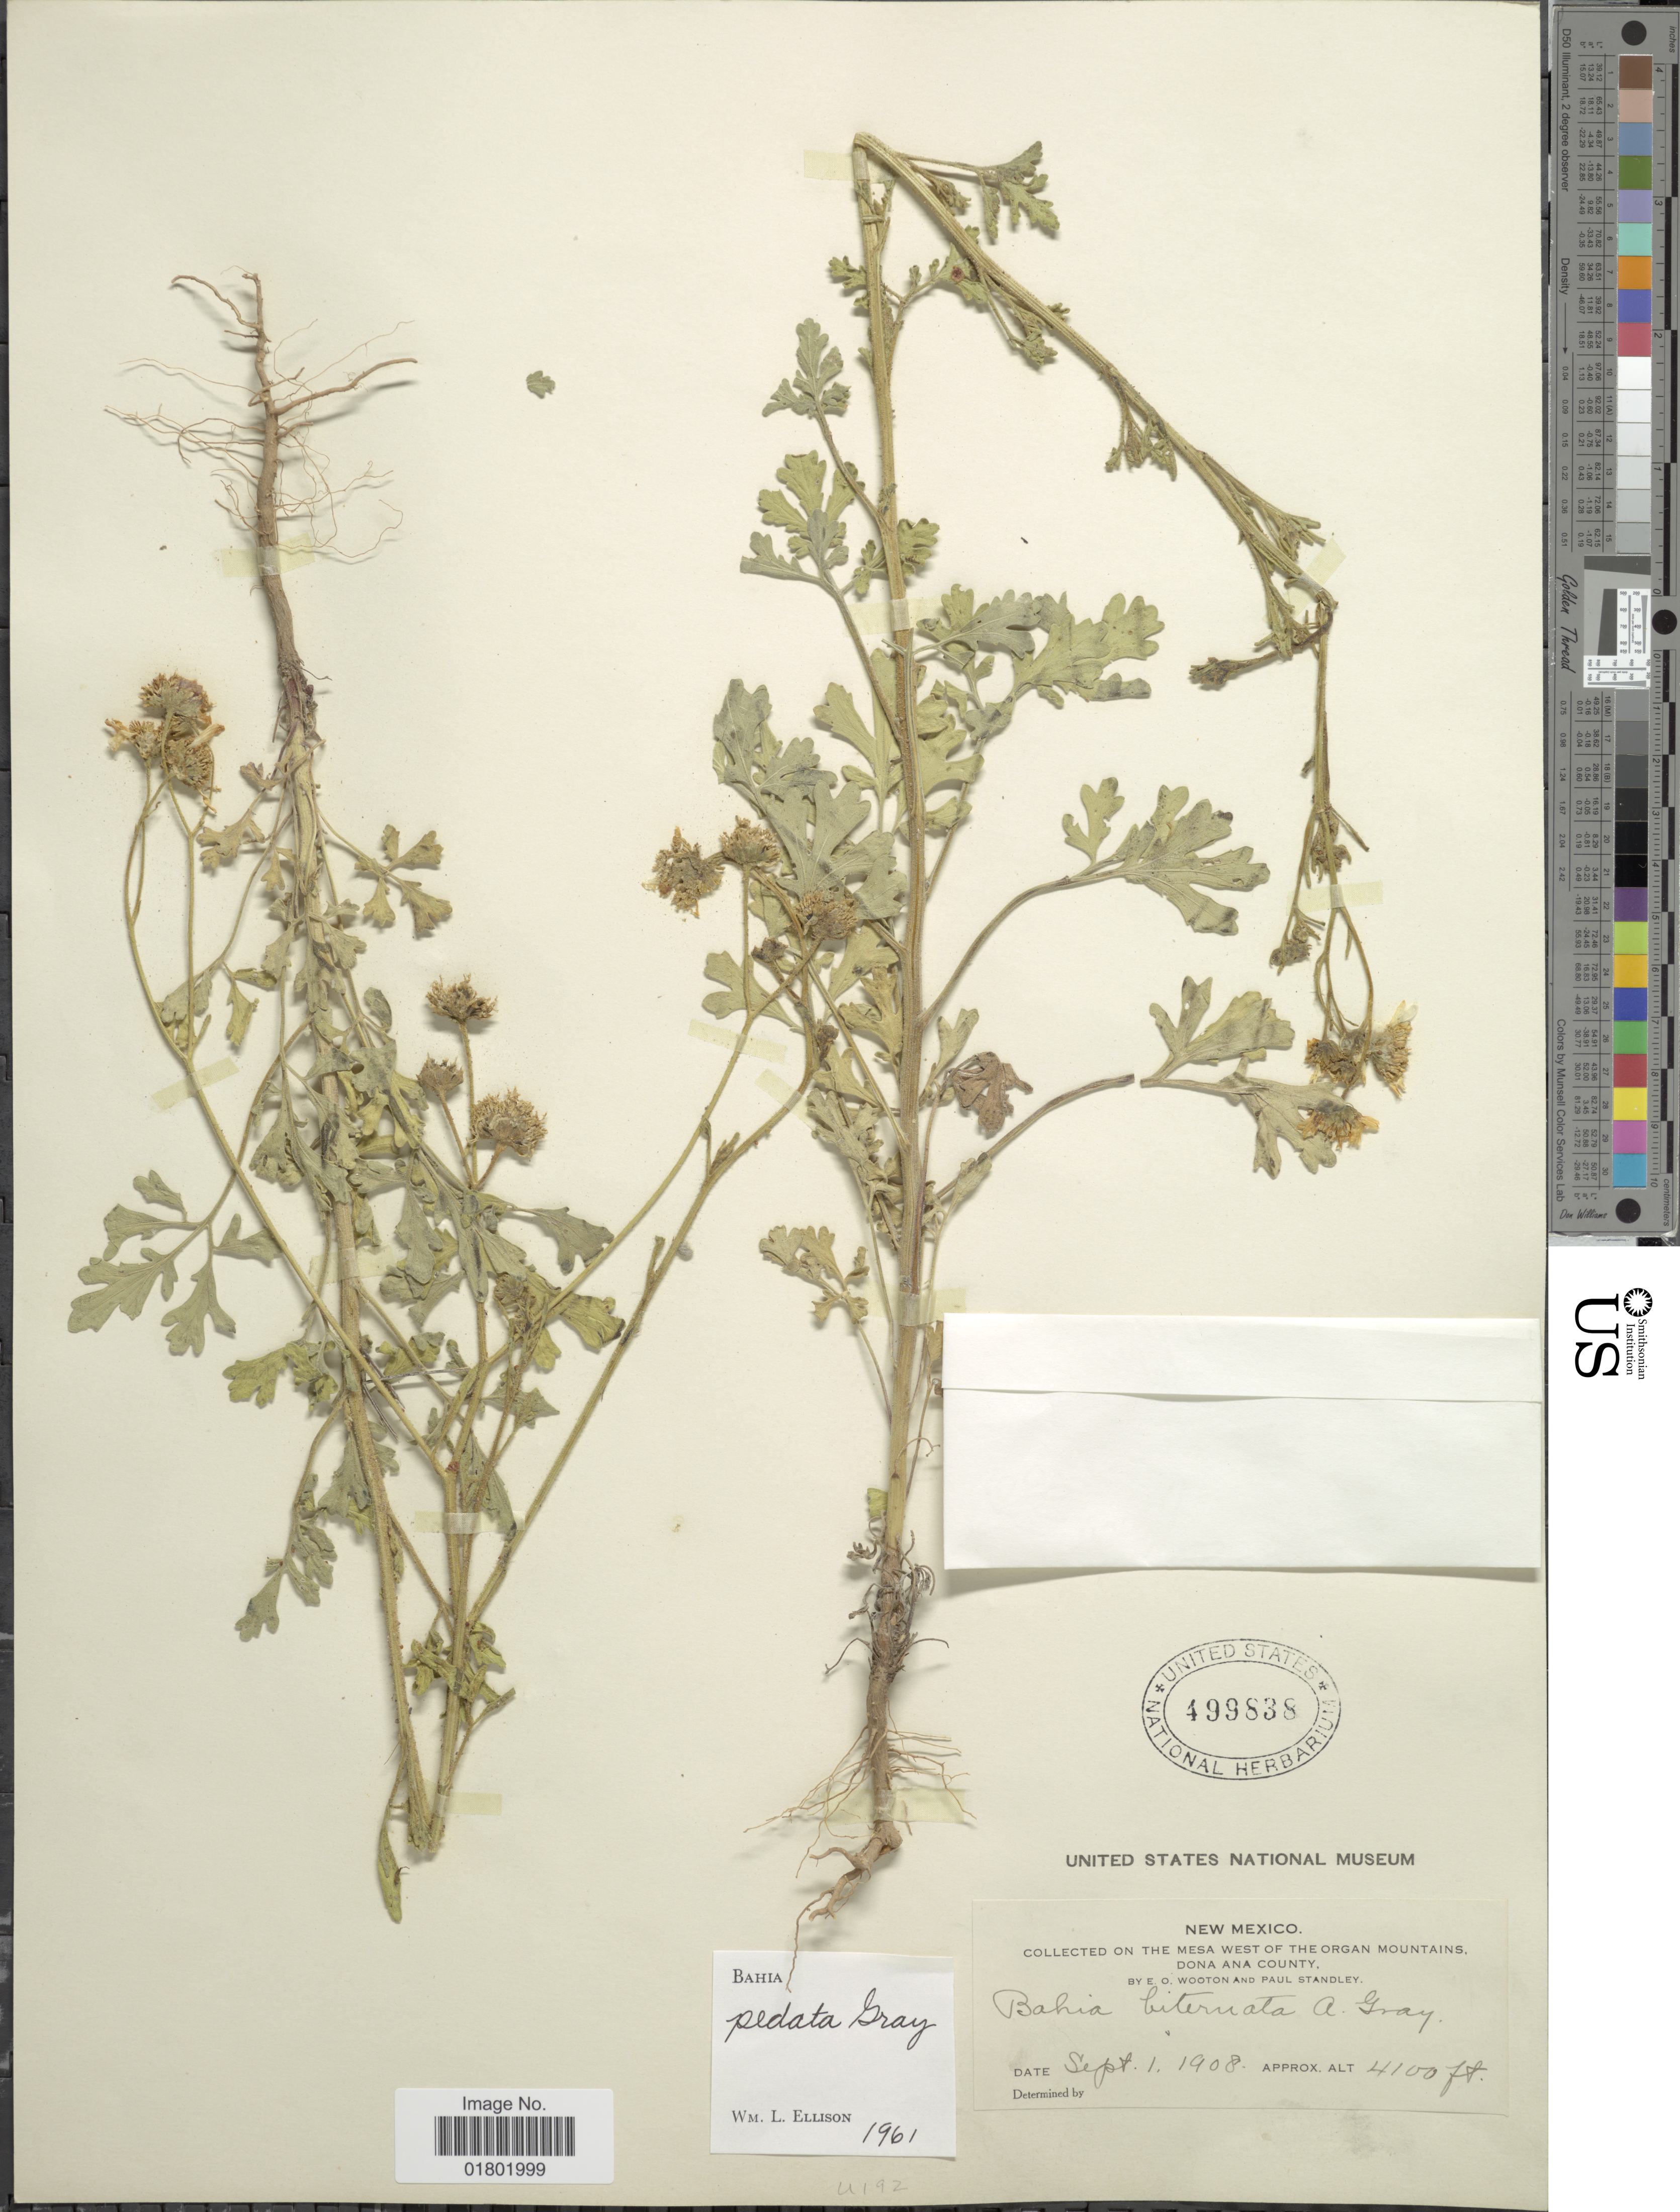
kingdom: Plantae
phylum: Tracheophyta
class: Magnoliopsida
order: Asterales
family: Asteraceae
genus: Bahia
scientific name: Bahia pedata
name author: A. Gray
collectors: E. O. Wooton & P. C. Standley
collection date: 1908-09-01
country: United States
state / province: New Mexico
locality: On the Mesa West of the Organ Mountains, Dona Ana County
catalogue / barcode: US 499838